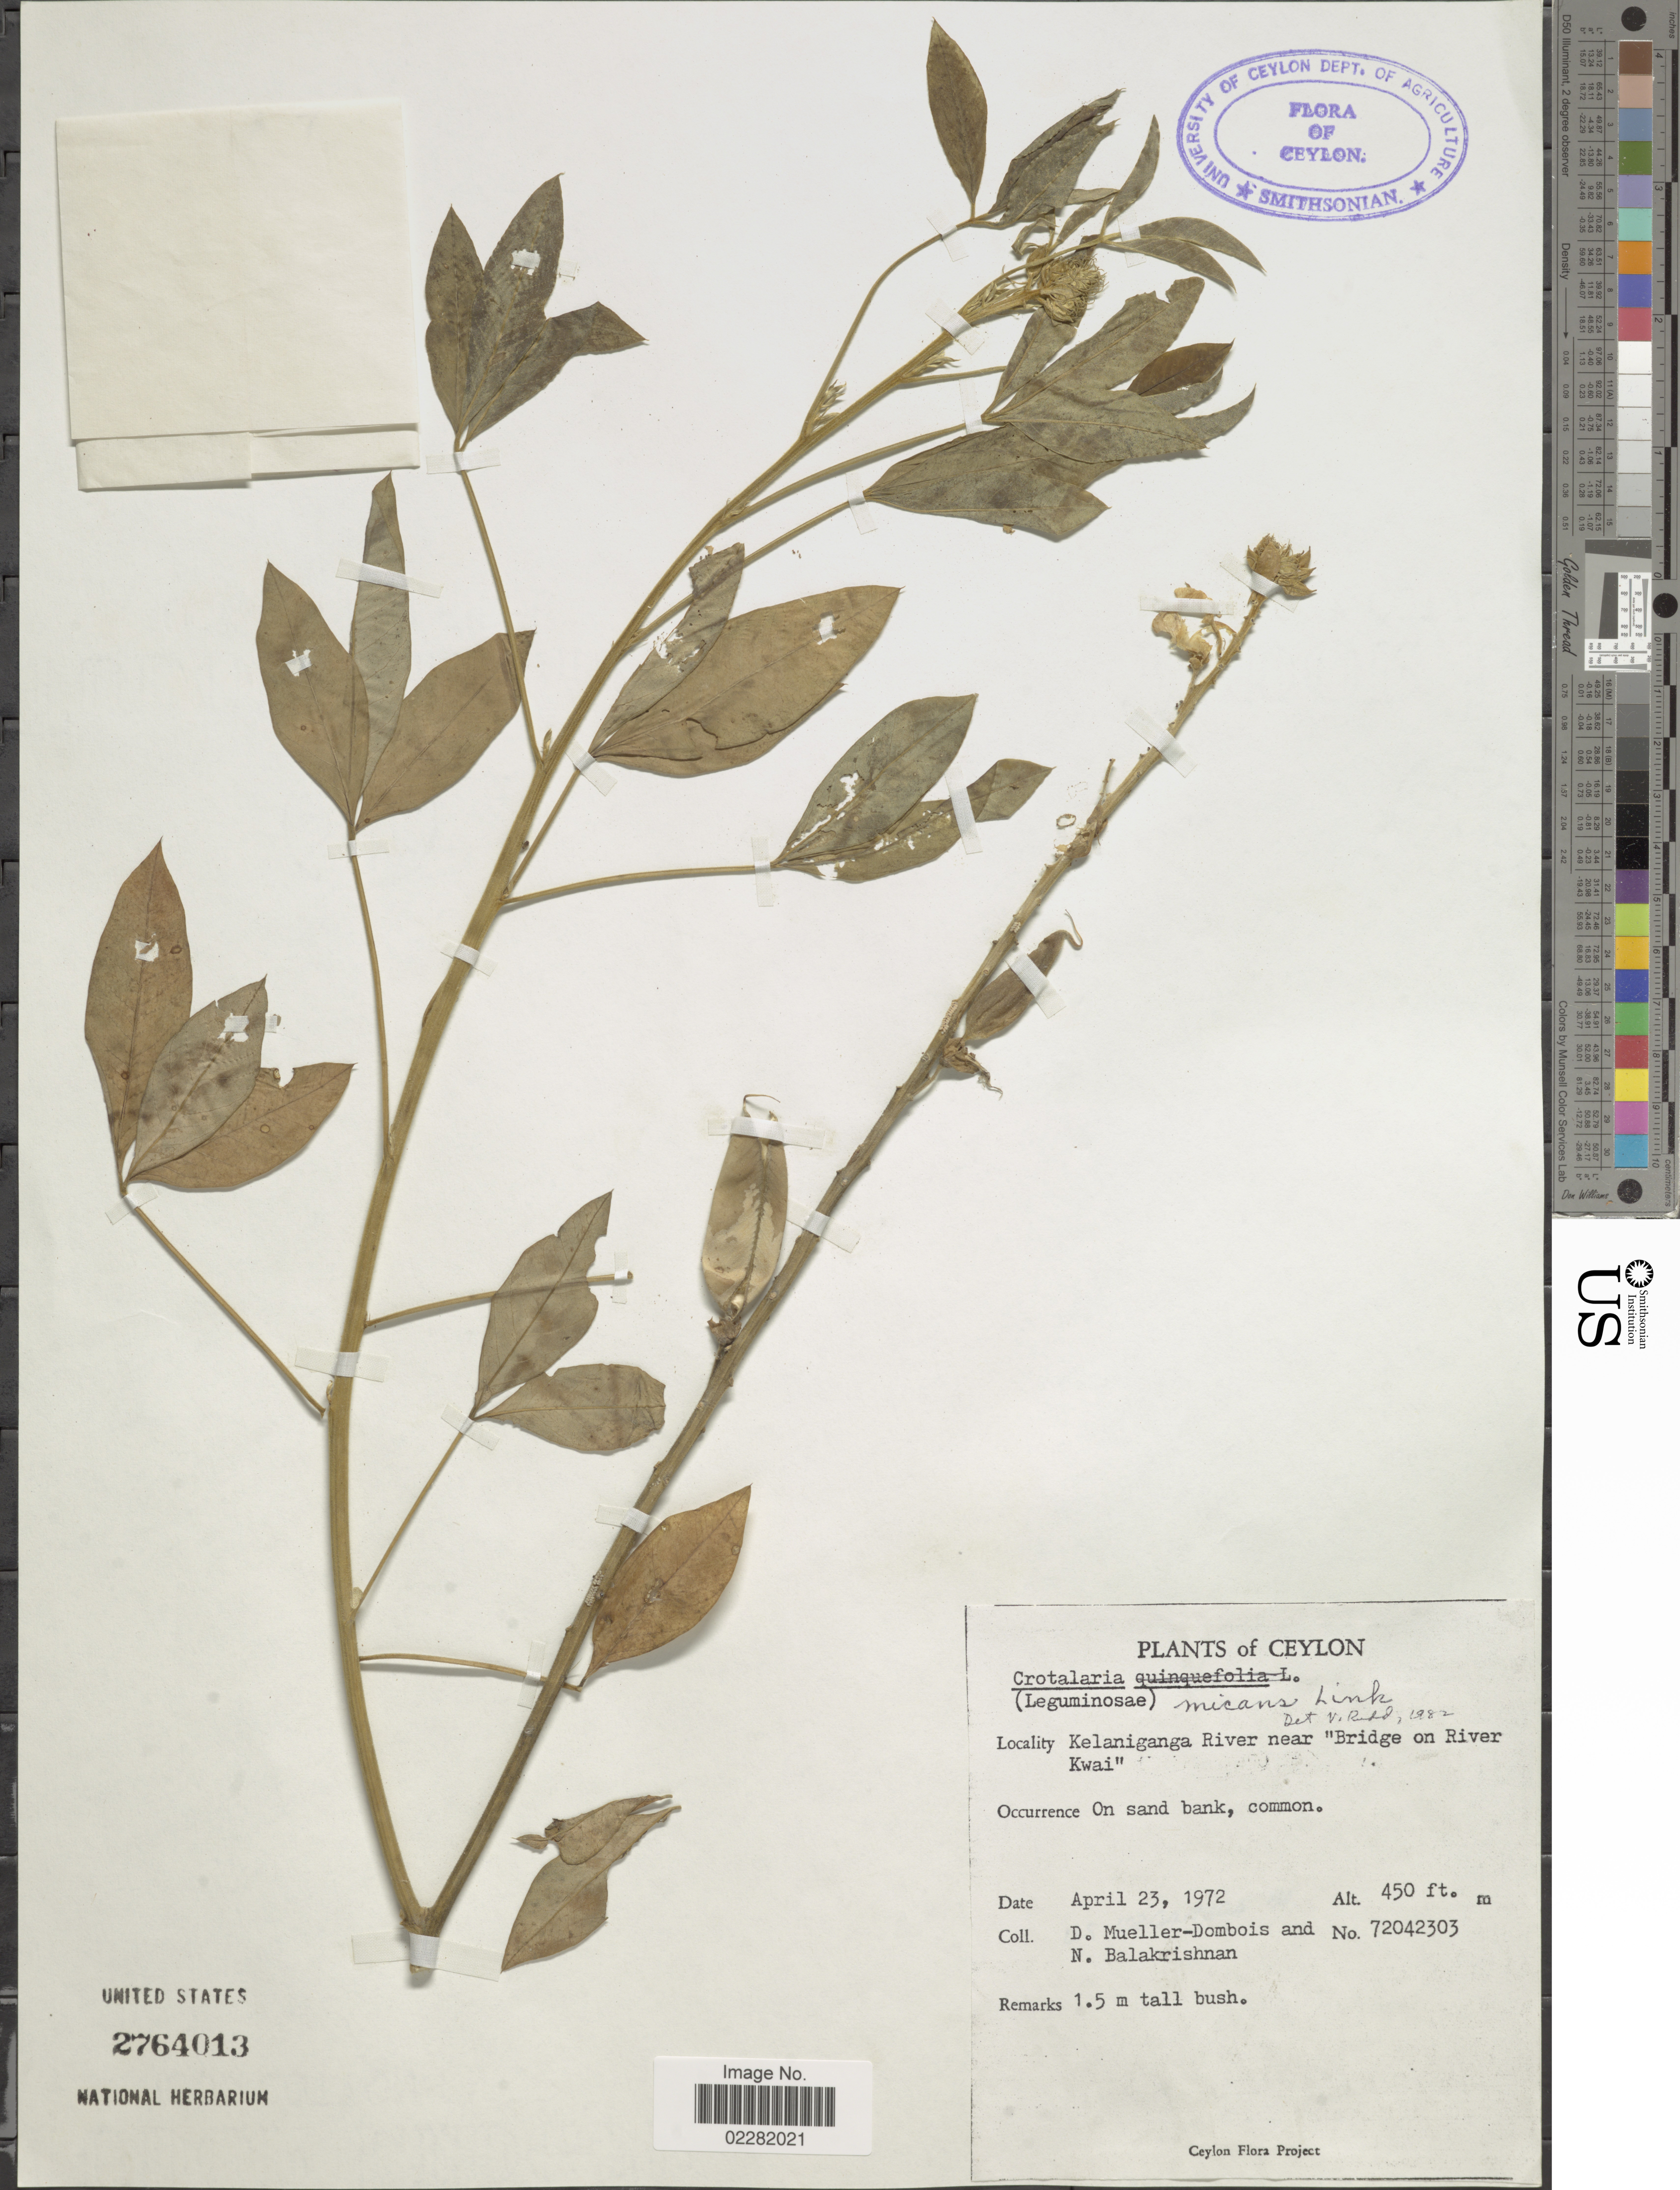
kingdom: Plantae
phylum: Tracheophyta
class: Magnoliopsida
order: Fabales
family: Fabaceae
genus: Crotalaria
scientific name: Crotalaria micans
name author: Link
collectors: D. Mueller-Dombois & N. Balakrishnan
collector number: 72042303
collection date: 1972-04-23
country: Sri Lanka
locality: Ceylon, Kelaniganga River near "Bridge on river Kwai"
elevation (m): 137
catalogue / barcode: US 2764013